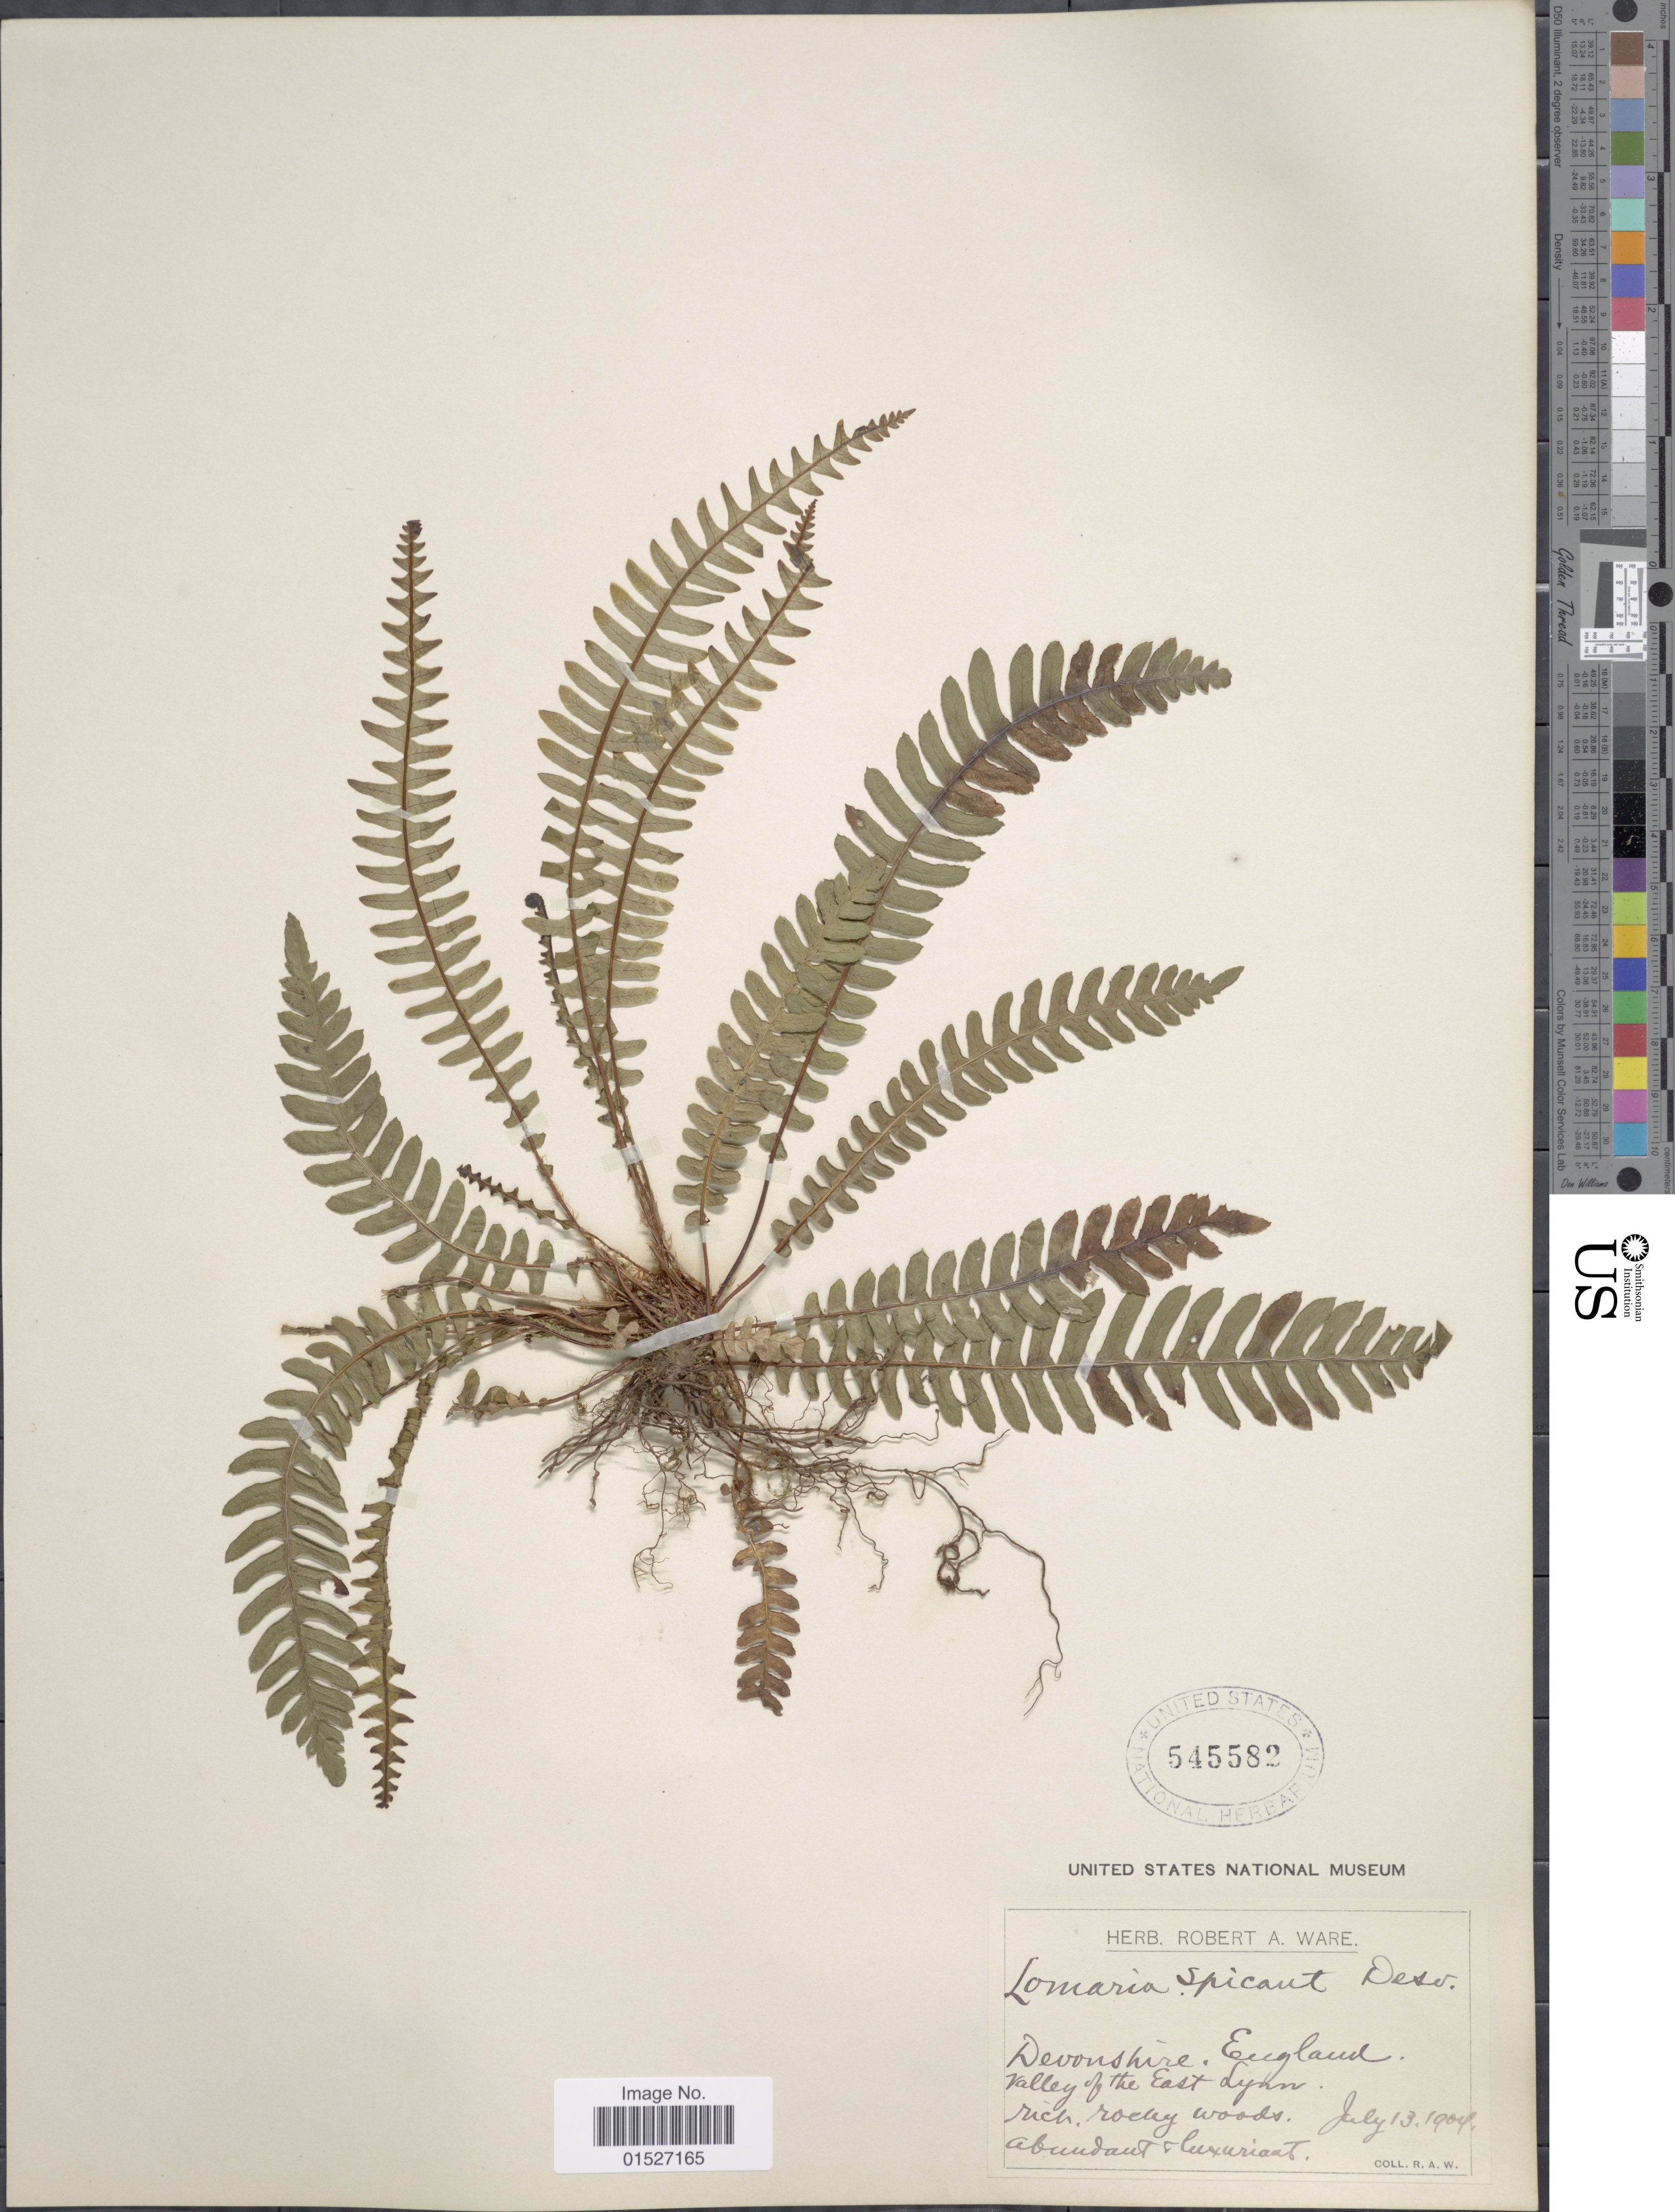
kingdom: Plantae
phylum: Tracheophyta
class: Polypodiopsida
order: Polypodiales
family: Blechnaceae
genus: Blechnum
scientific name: Blechnum spicant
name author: (L.) Sm.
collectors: R. Ware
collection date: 1904-07-13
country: United Kingdom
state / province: England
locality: Devonshire. Valley of The East Lynn.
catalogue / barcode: US 545582